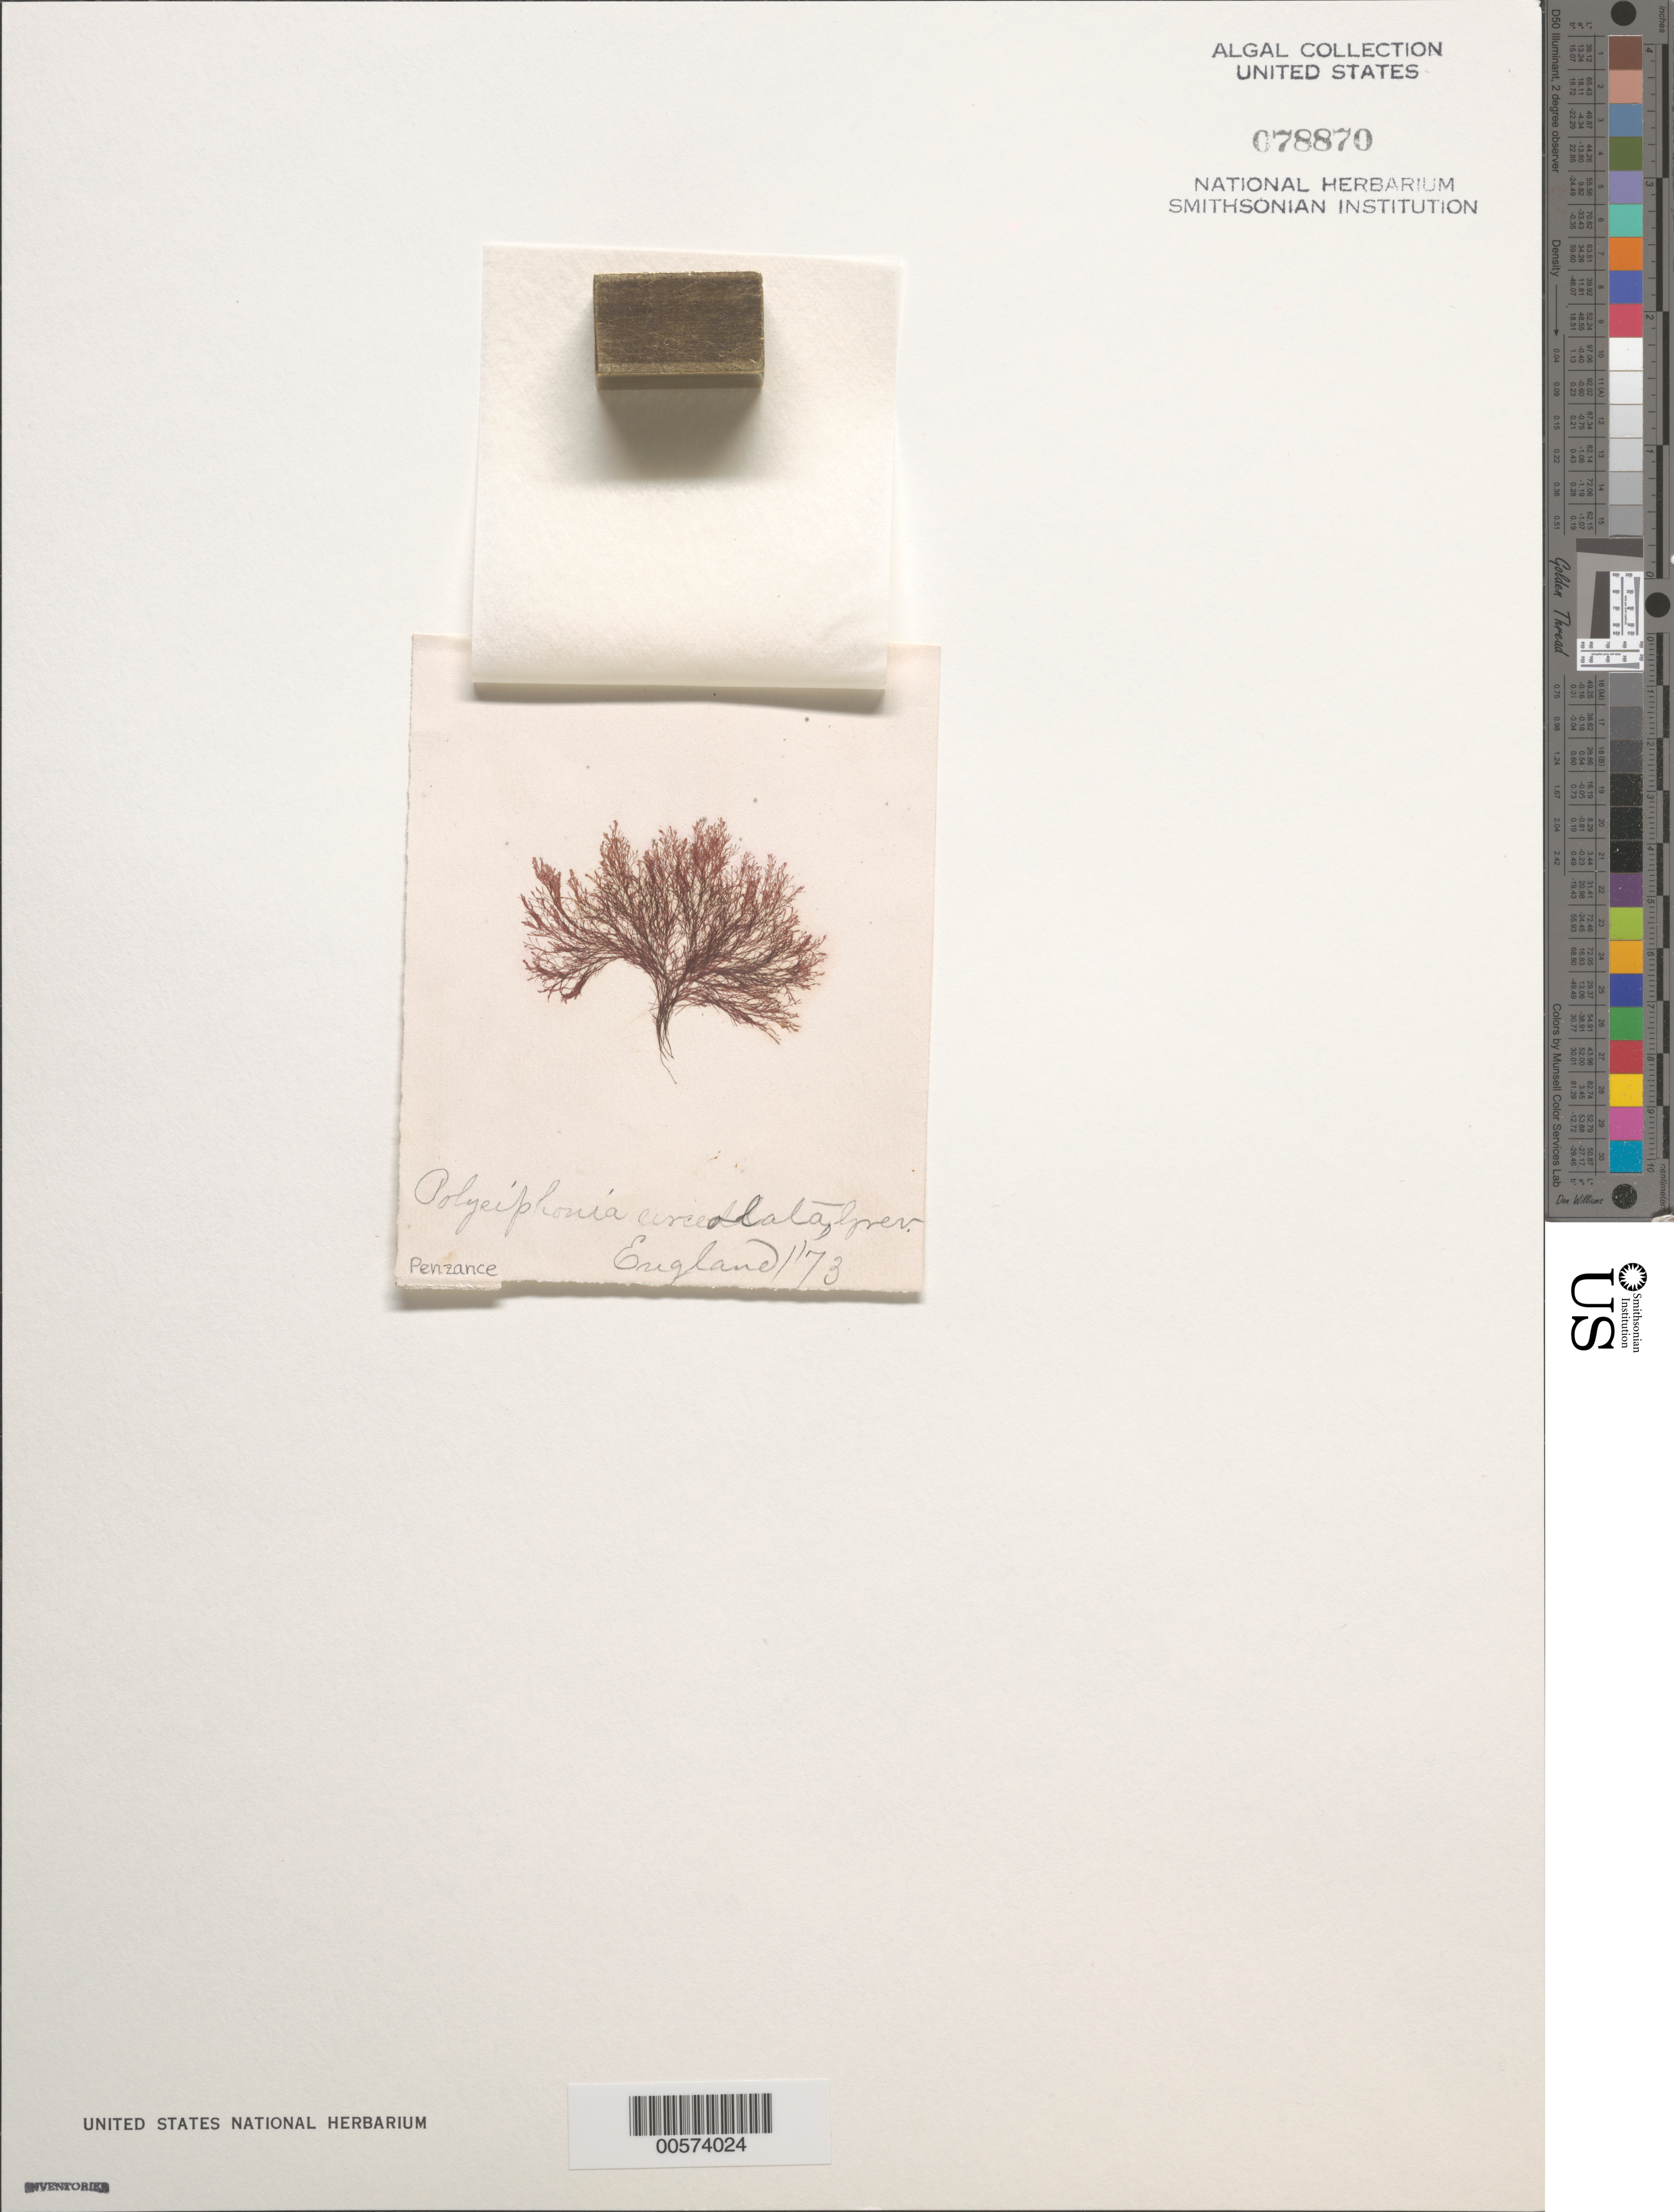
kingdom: Plantae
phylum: Rhodophyta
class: Florideophyceae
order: Ceramiales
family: Rhodomelaceae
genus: Polysiphonia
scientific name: Polysiphonia urceolata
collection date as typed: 1873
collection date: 1873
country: United Kingdom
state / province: England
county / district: Cornwall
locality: Penzance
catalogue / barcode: US 78870